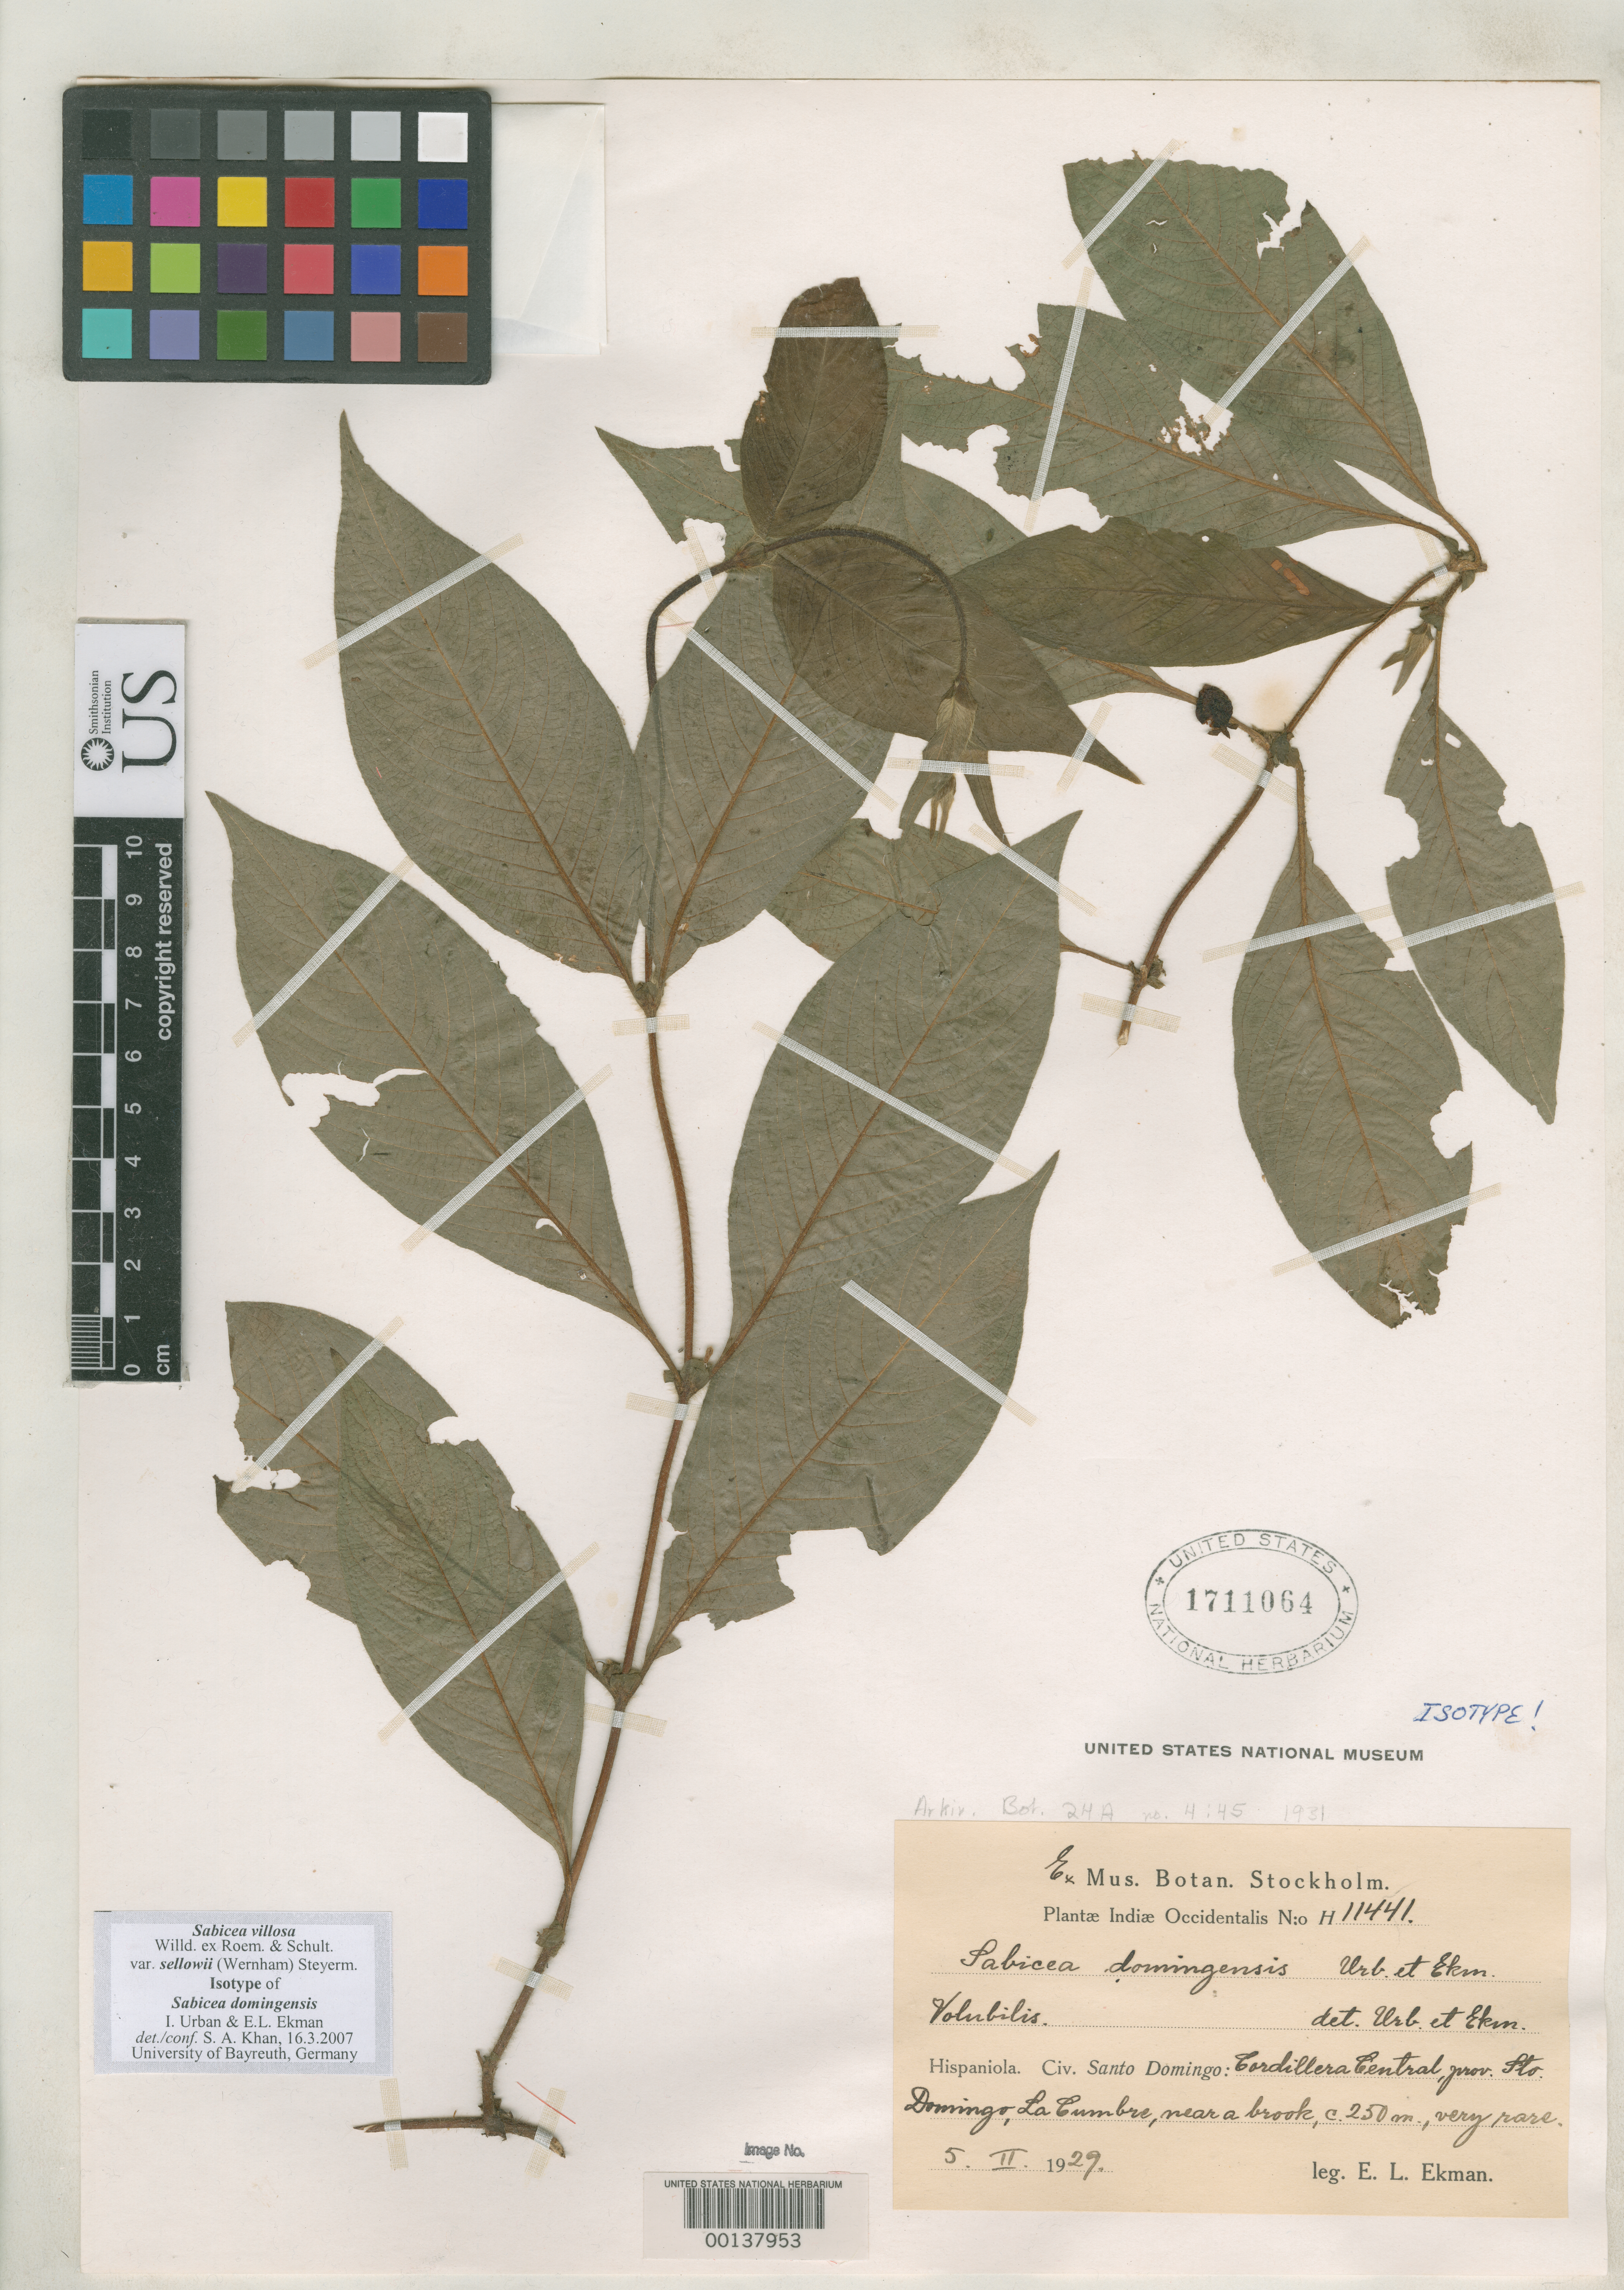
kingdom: Plantae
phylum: Tracheophyta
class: Magnoliopsida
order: Gentianales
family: Rubiaceae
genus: Sabicea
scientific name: Sabicea domingensis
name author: Urb. & Ekman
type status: Isotype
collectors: E. L. Ekman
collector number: H 11441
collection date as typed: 05 Feb 1929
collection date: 1929-02-05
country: Dominican Republic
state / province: La Vega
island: Hispaniola Island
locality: Cordillera Central, La Cumbre.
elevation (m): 250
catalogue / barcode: US 1711064